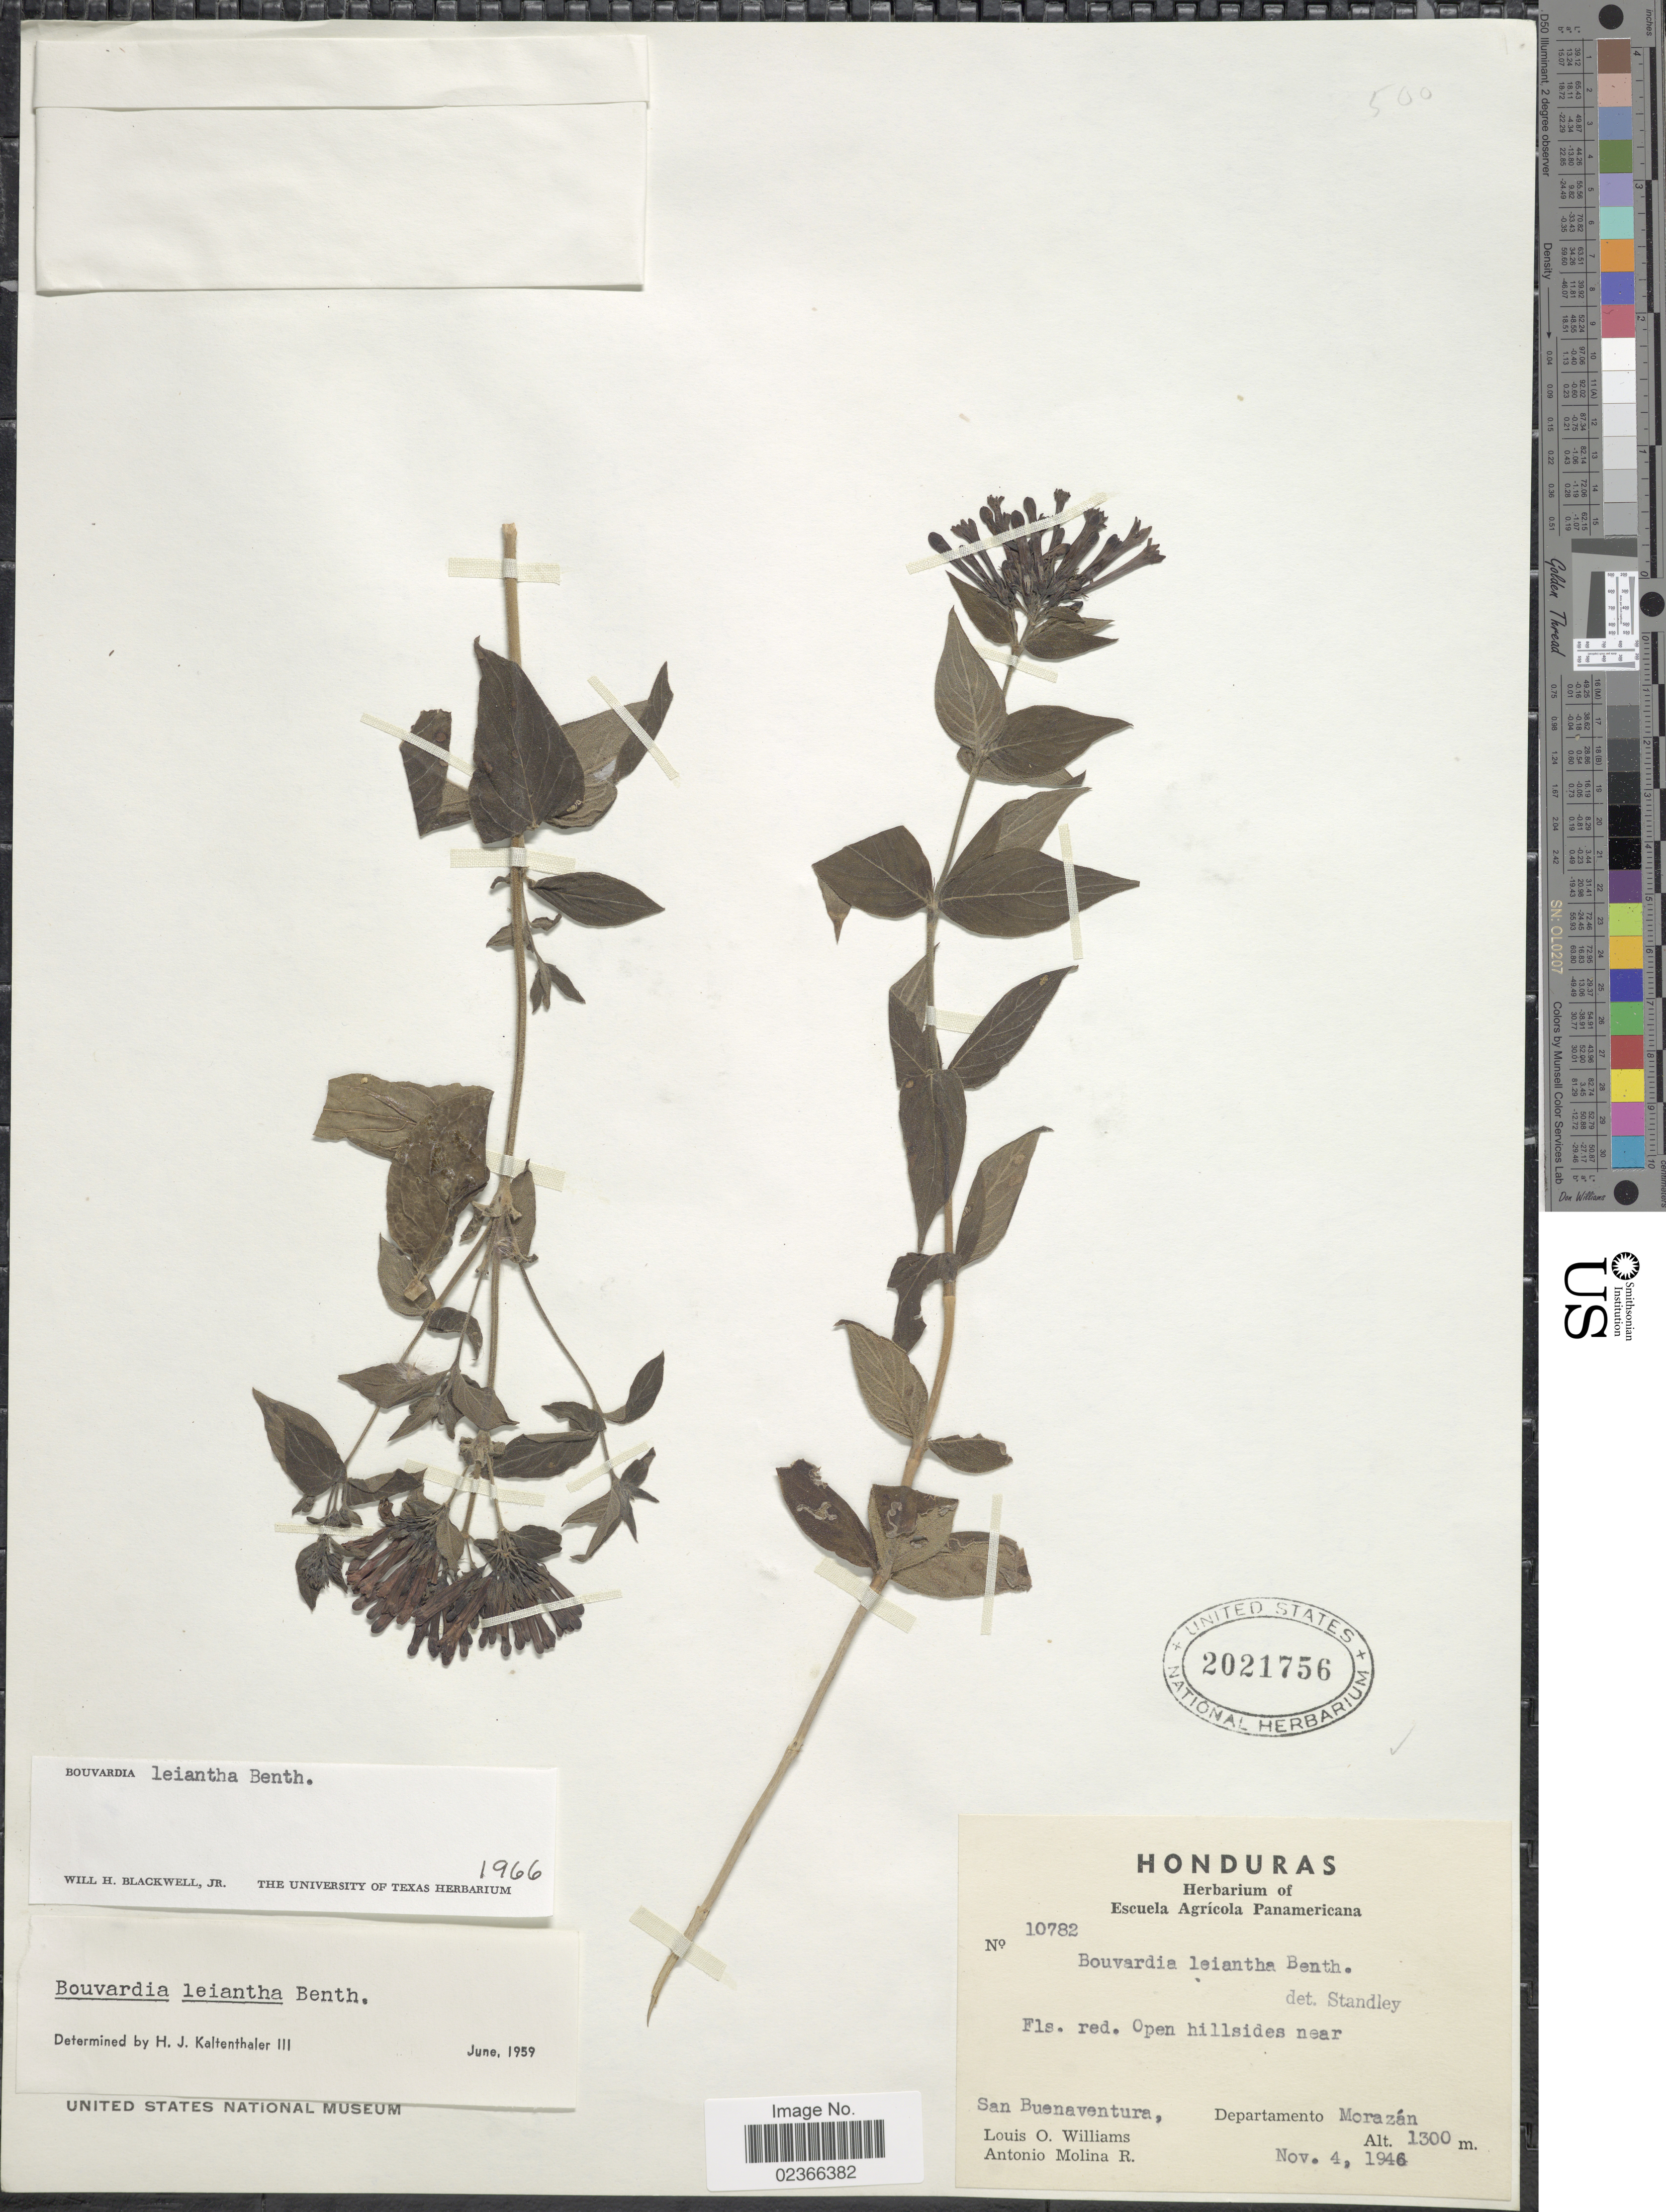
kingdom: Plantae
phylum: Tracheophyta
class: Magnoliopsida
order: Gentianales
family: Rubiaceae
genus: Bouvardia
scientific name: Bouvardia leiantha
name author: Benth.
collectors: L. O. Williams & A. Molina R.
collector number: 10782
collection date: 1946-11-04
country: Honduras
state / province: Fco. Morazán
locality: Open hillsides near San Buenaventura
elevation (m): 1300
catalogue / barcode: US 2021756